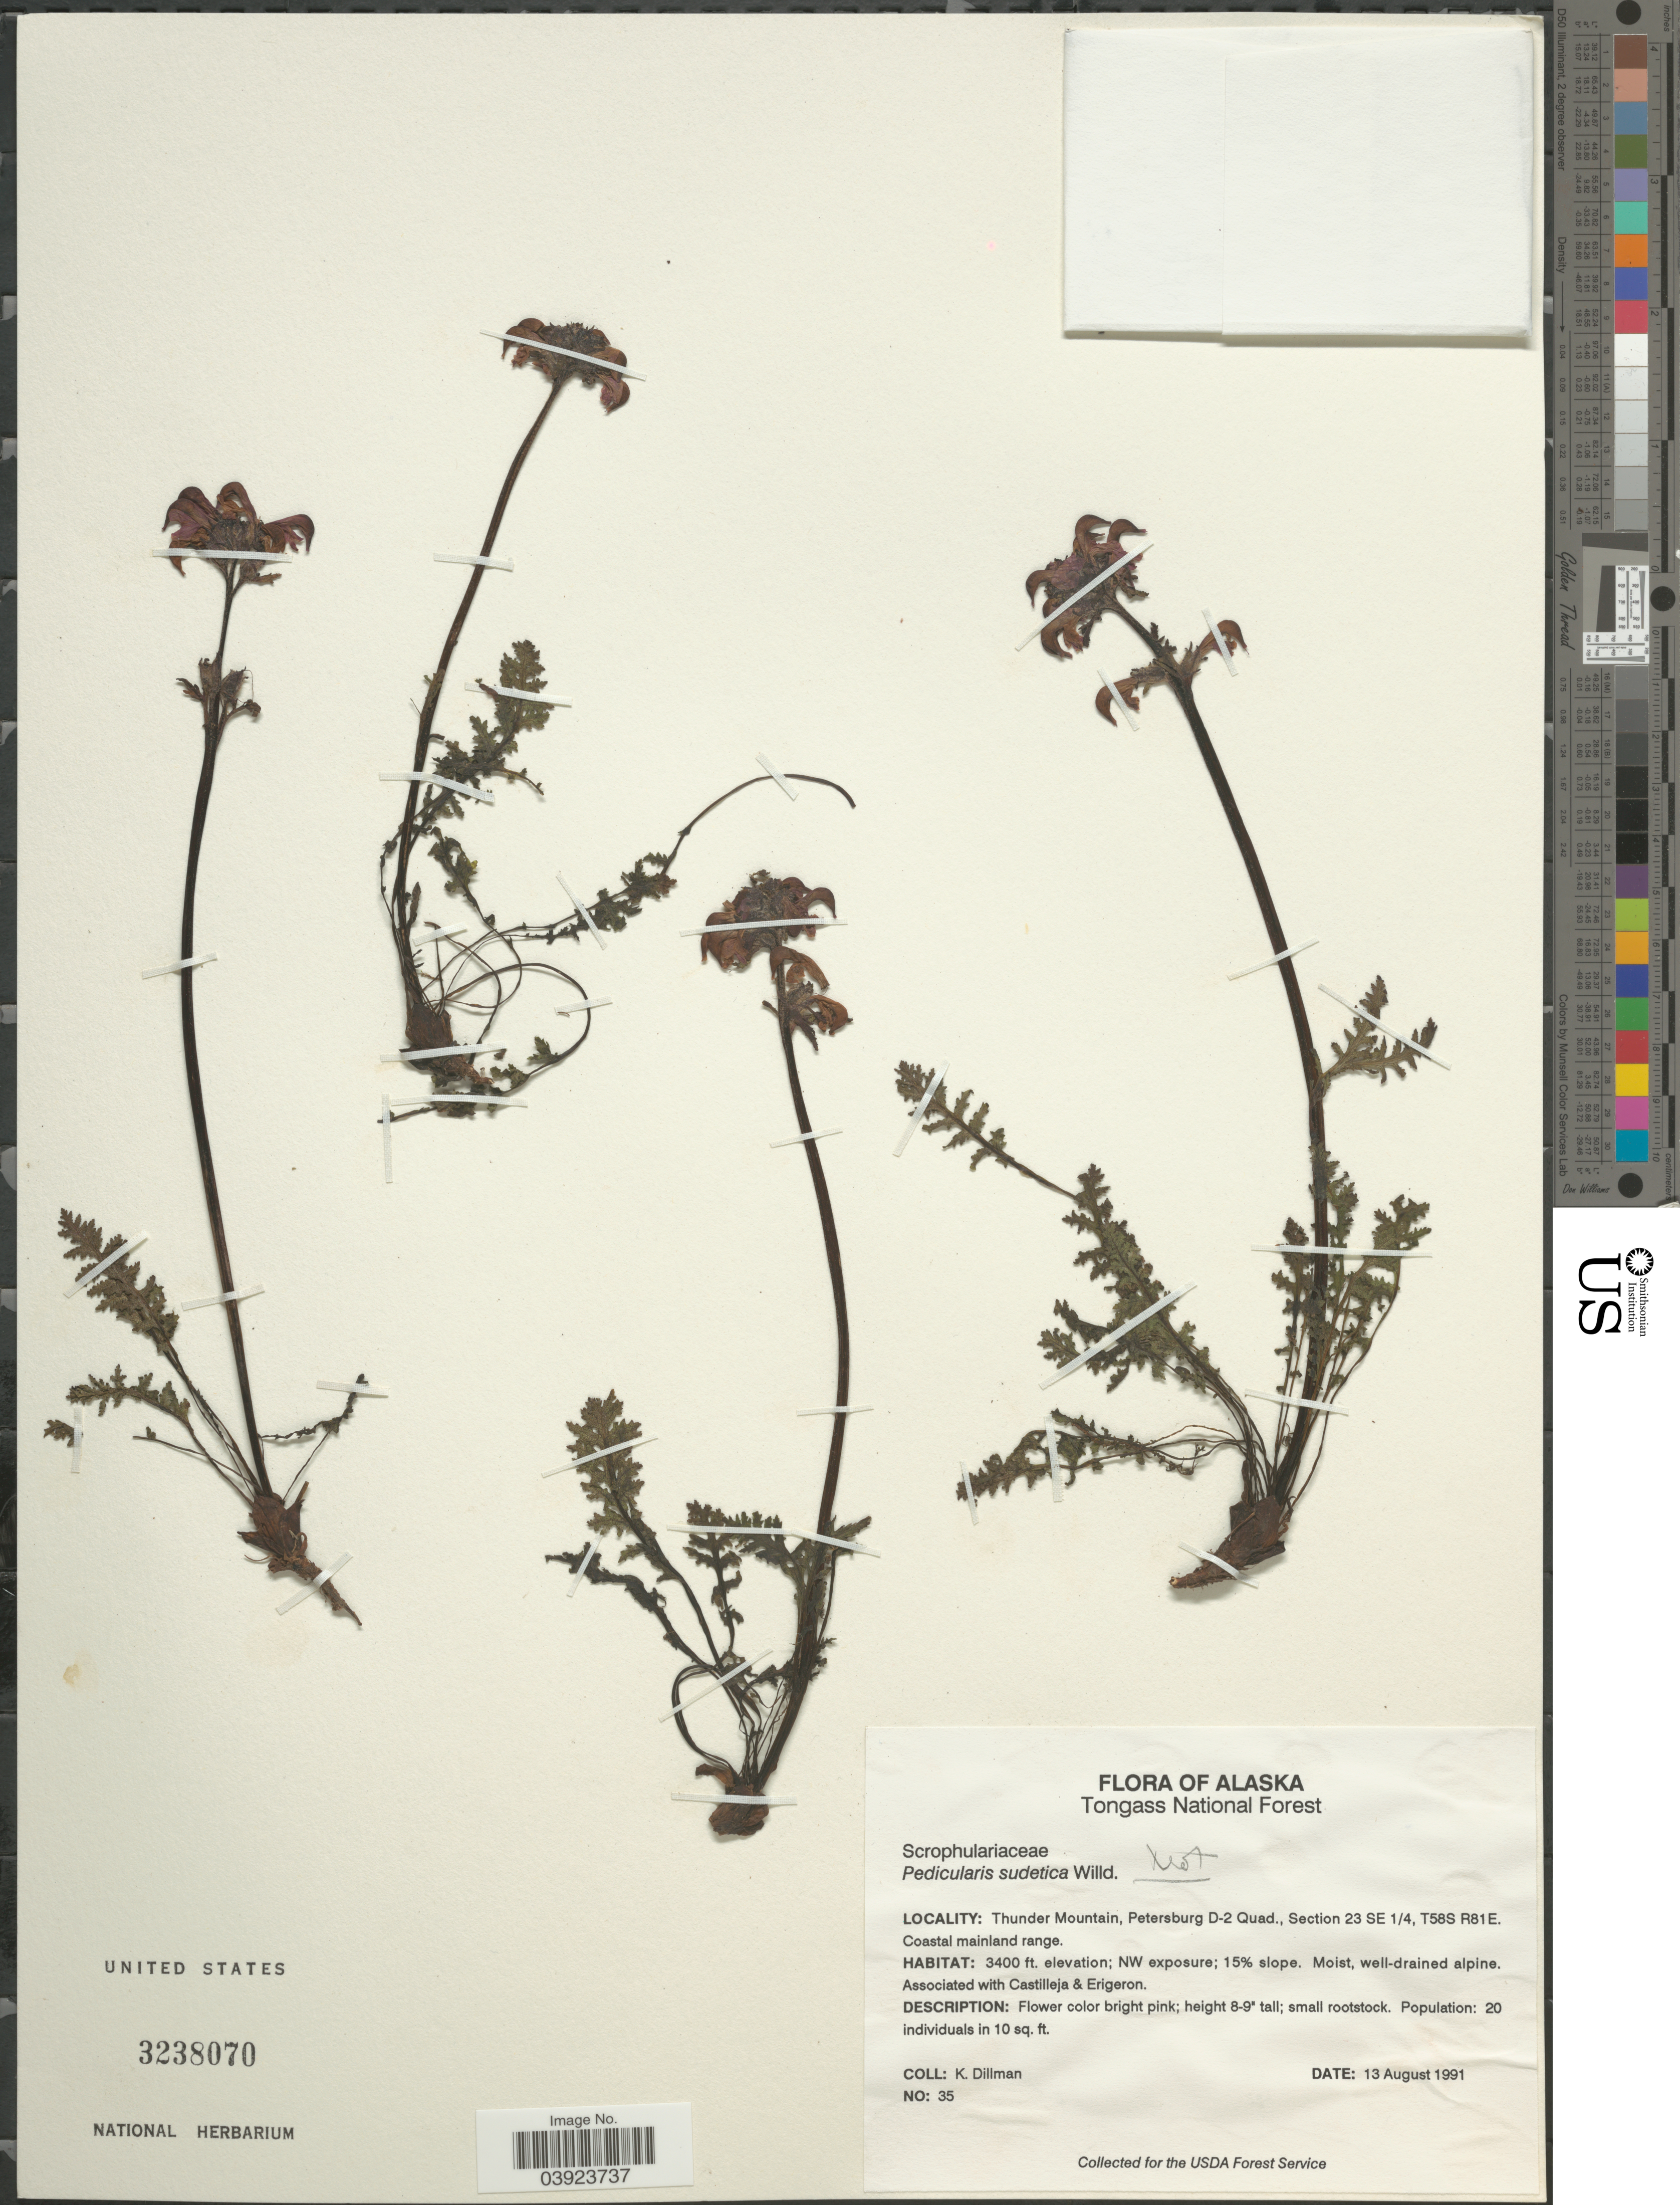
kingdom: Plantae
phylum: Tracheophyta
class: Magnoliopsida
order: Lamiales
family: Orobanchaceae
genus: Pedicularis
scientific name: Pedicularis sp.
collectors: K. Dillman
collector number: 35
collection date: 1991-08-13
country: United States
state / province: Alaska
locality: Tongass National Forest. Thunder Mountain, Petersburg D-2 Quad., Section 23 SE 1/4, T58S R81E.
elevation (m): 1036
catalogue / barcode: US 3238070